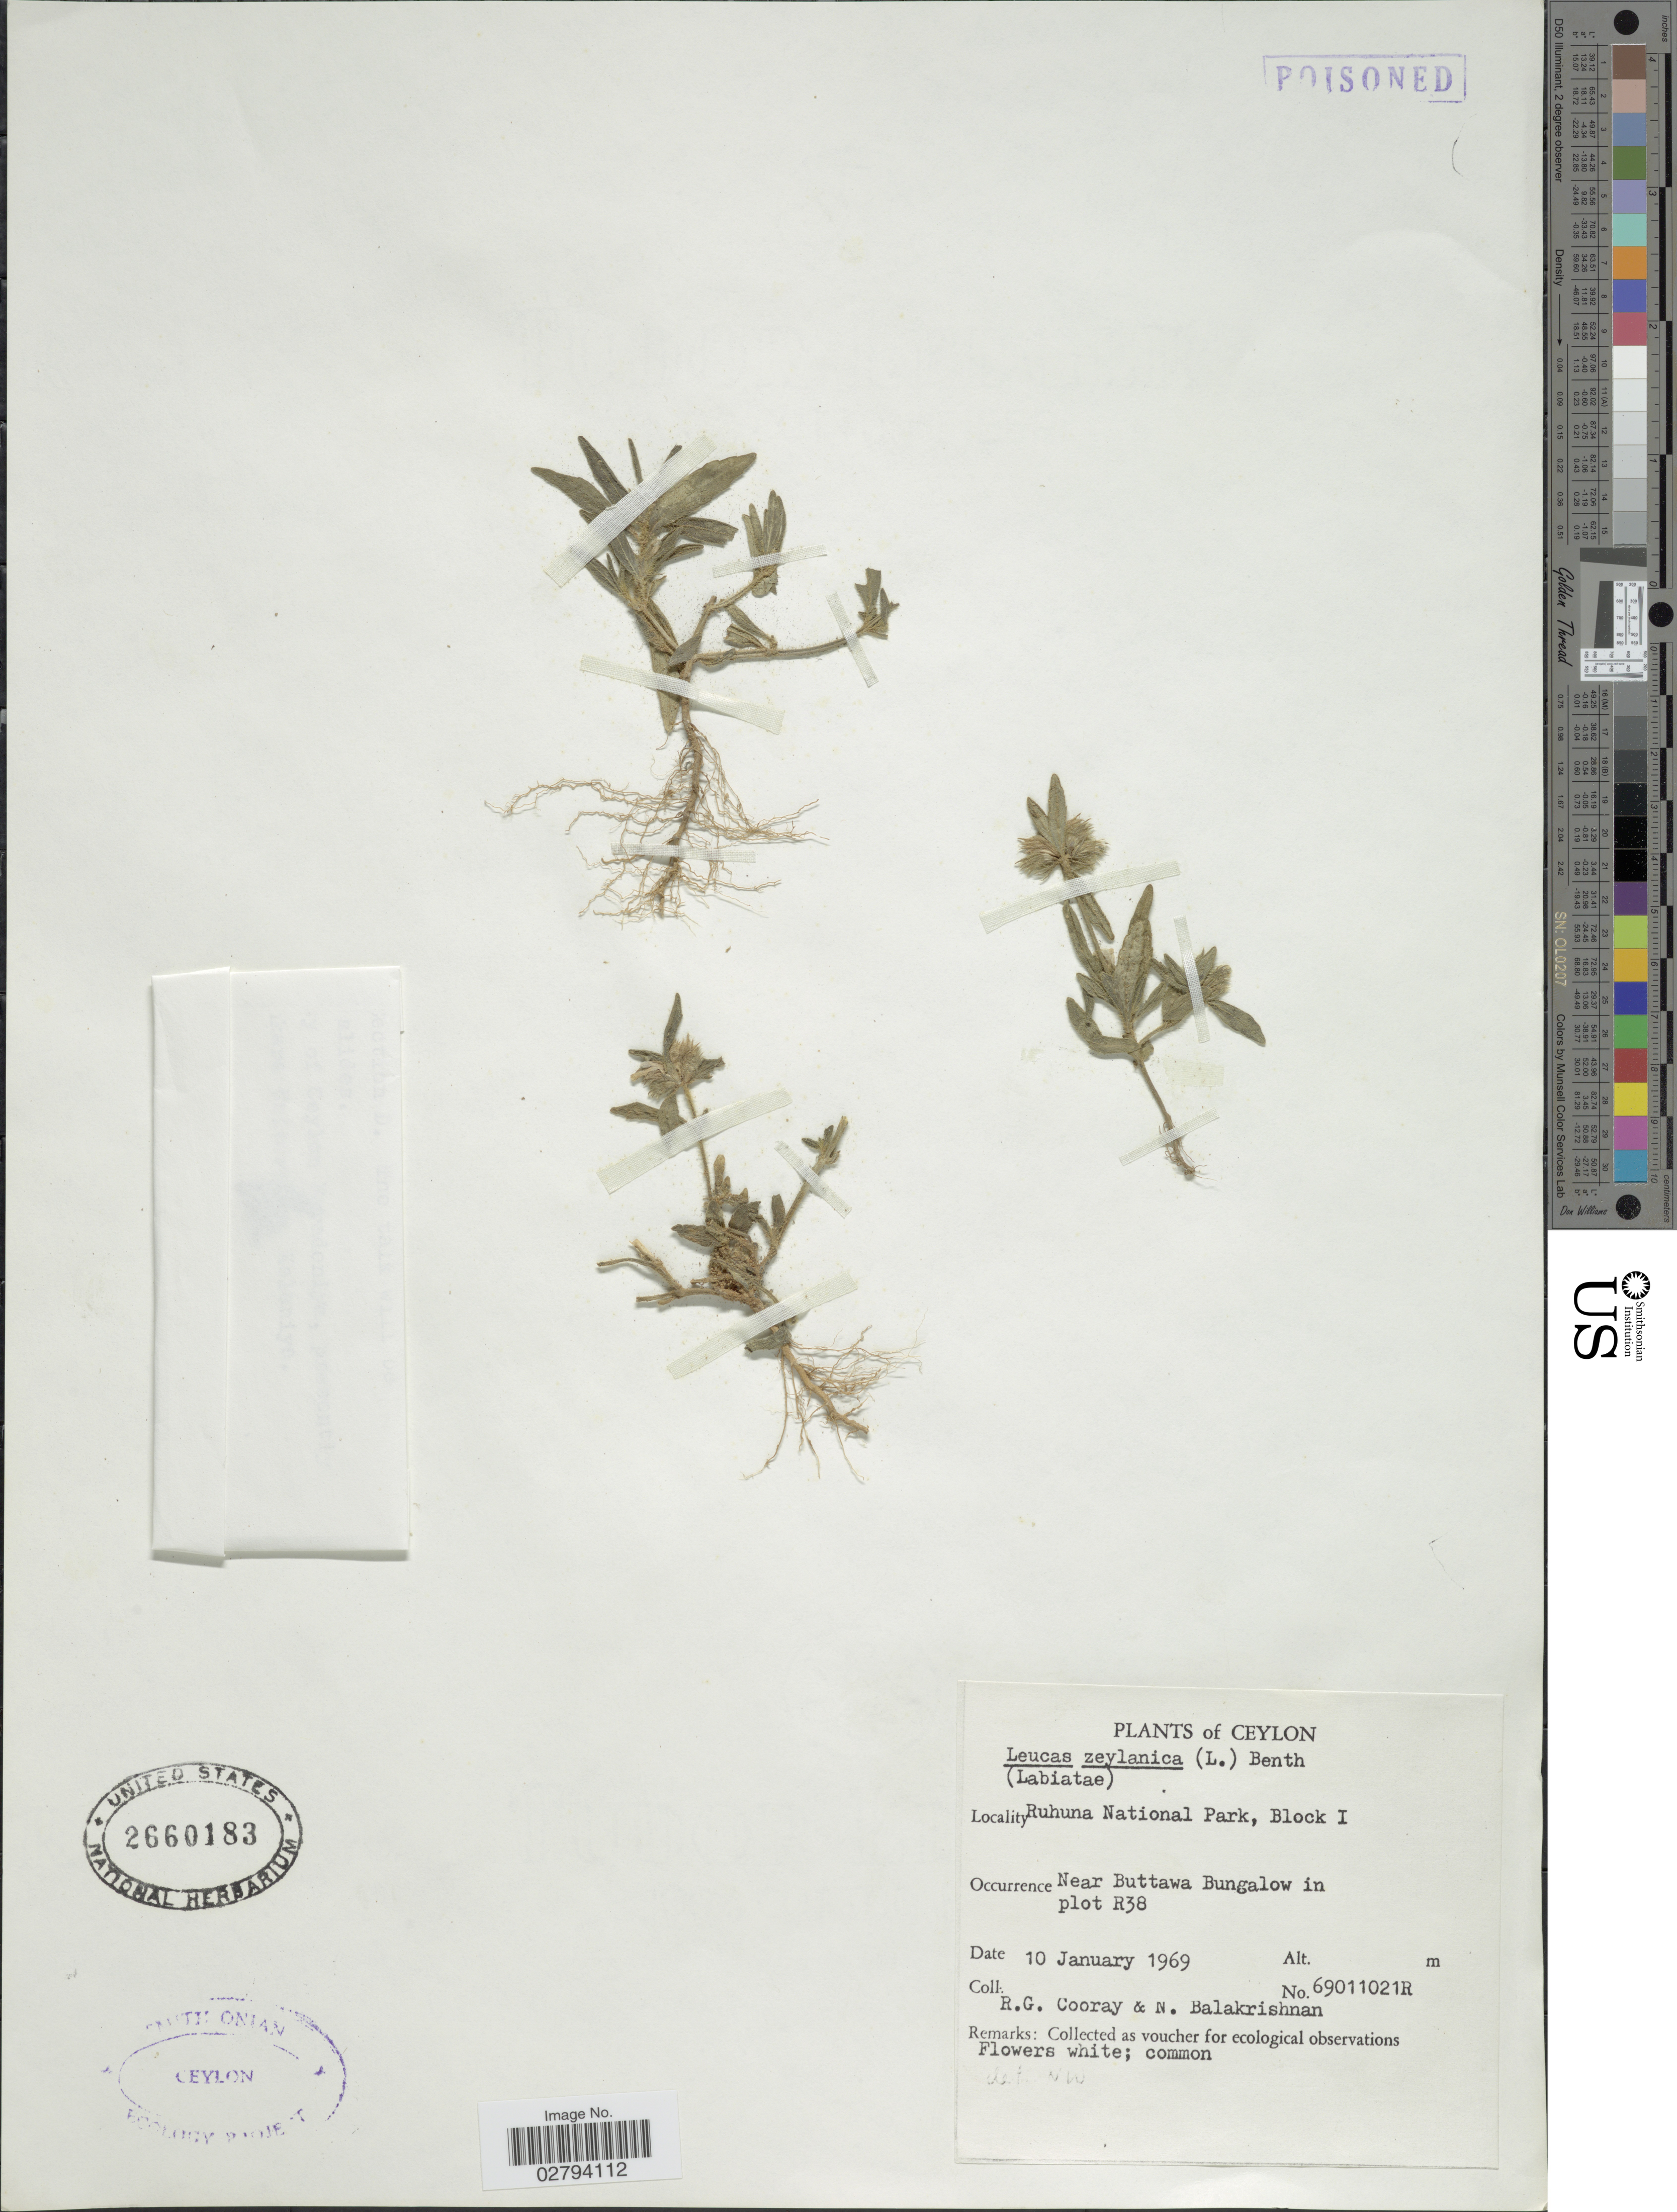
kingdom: Plantae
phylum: Tracheophyta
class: Magnoliopsida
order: Lamiales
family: Lamiaceae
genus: Leucas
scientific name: Leucas zeylanica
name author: (L.) W.T. Aiton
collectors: R. Cooray & N. Balakrishnan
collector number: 69011021R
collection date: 1969-01-10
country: Sri Lanka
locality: Ceylon, Ruhuna National Park, Block I, Near Buttawa Bungalow in plot R38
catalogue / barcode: US 2660183